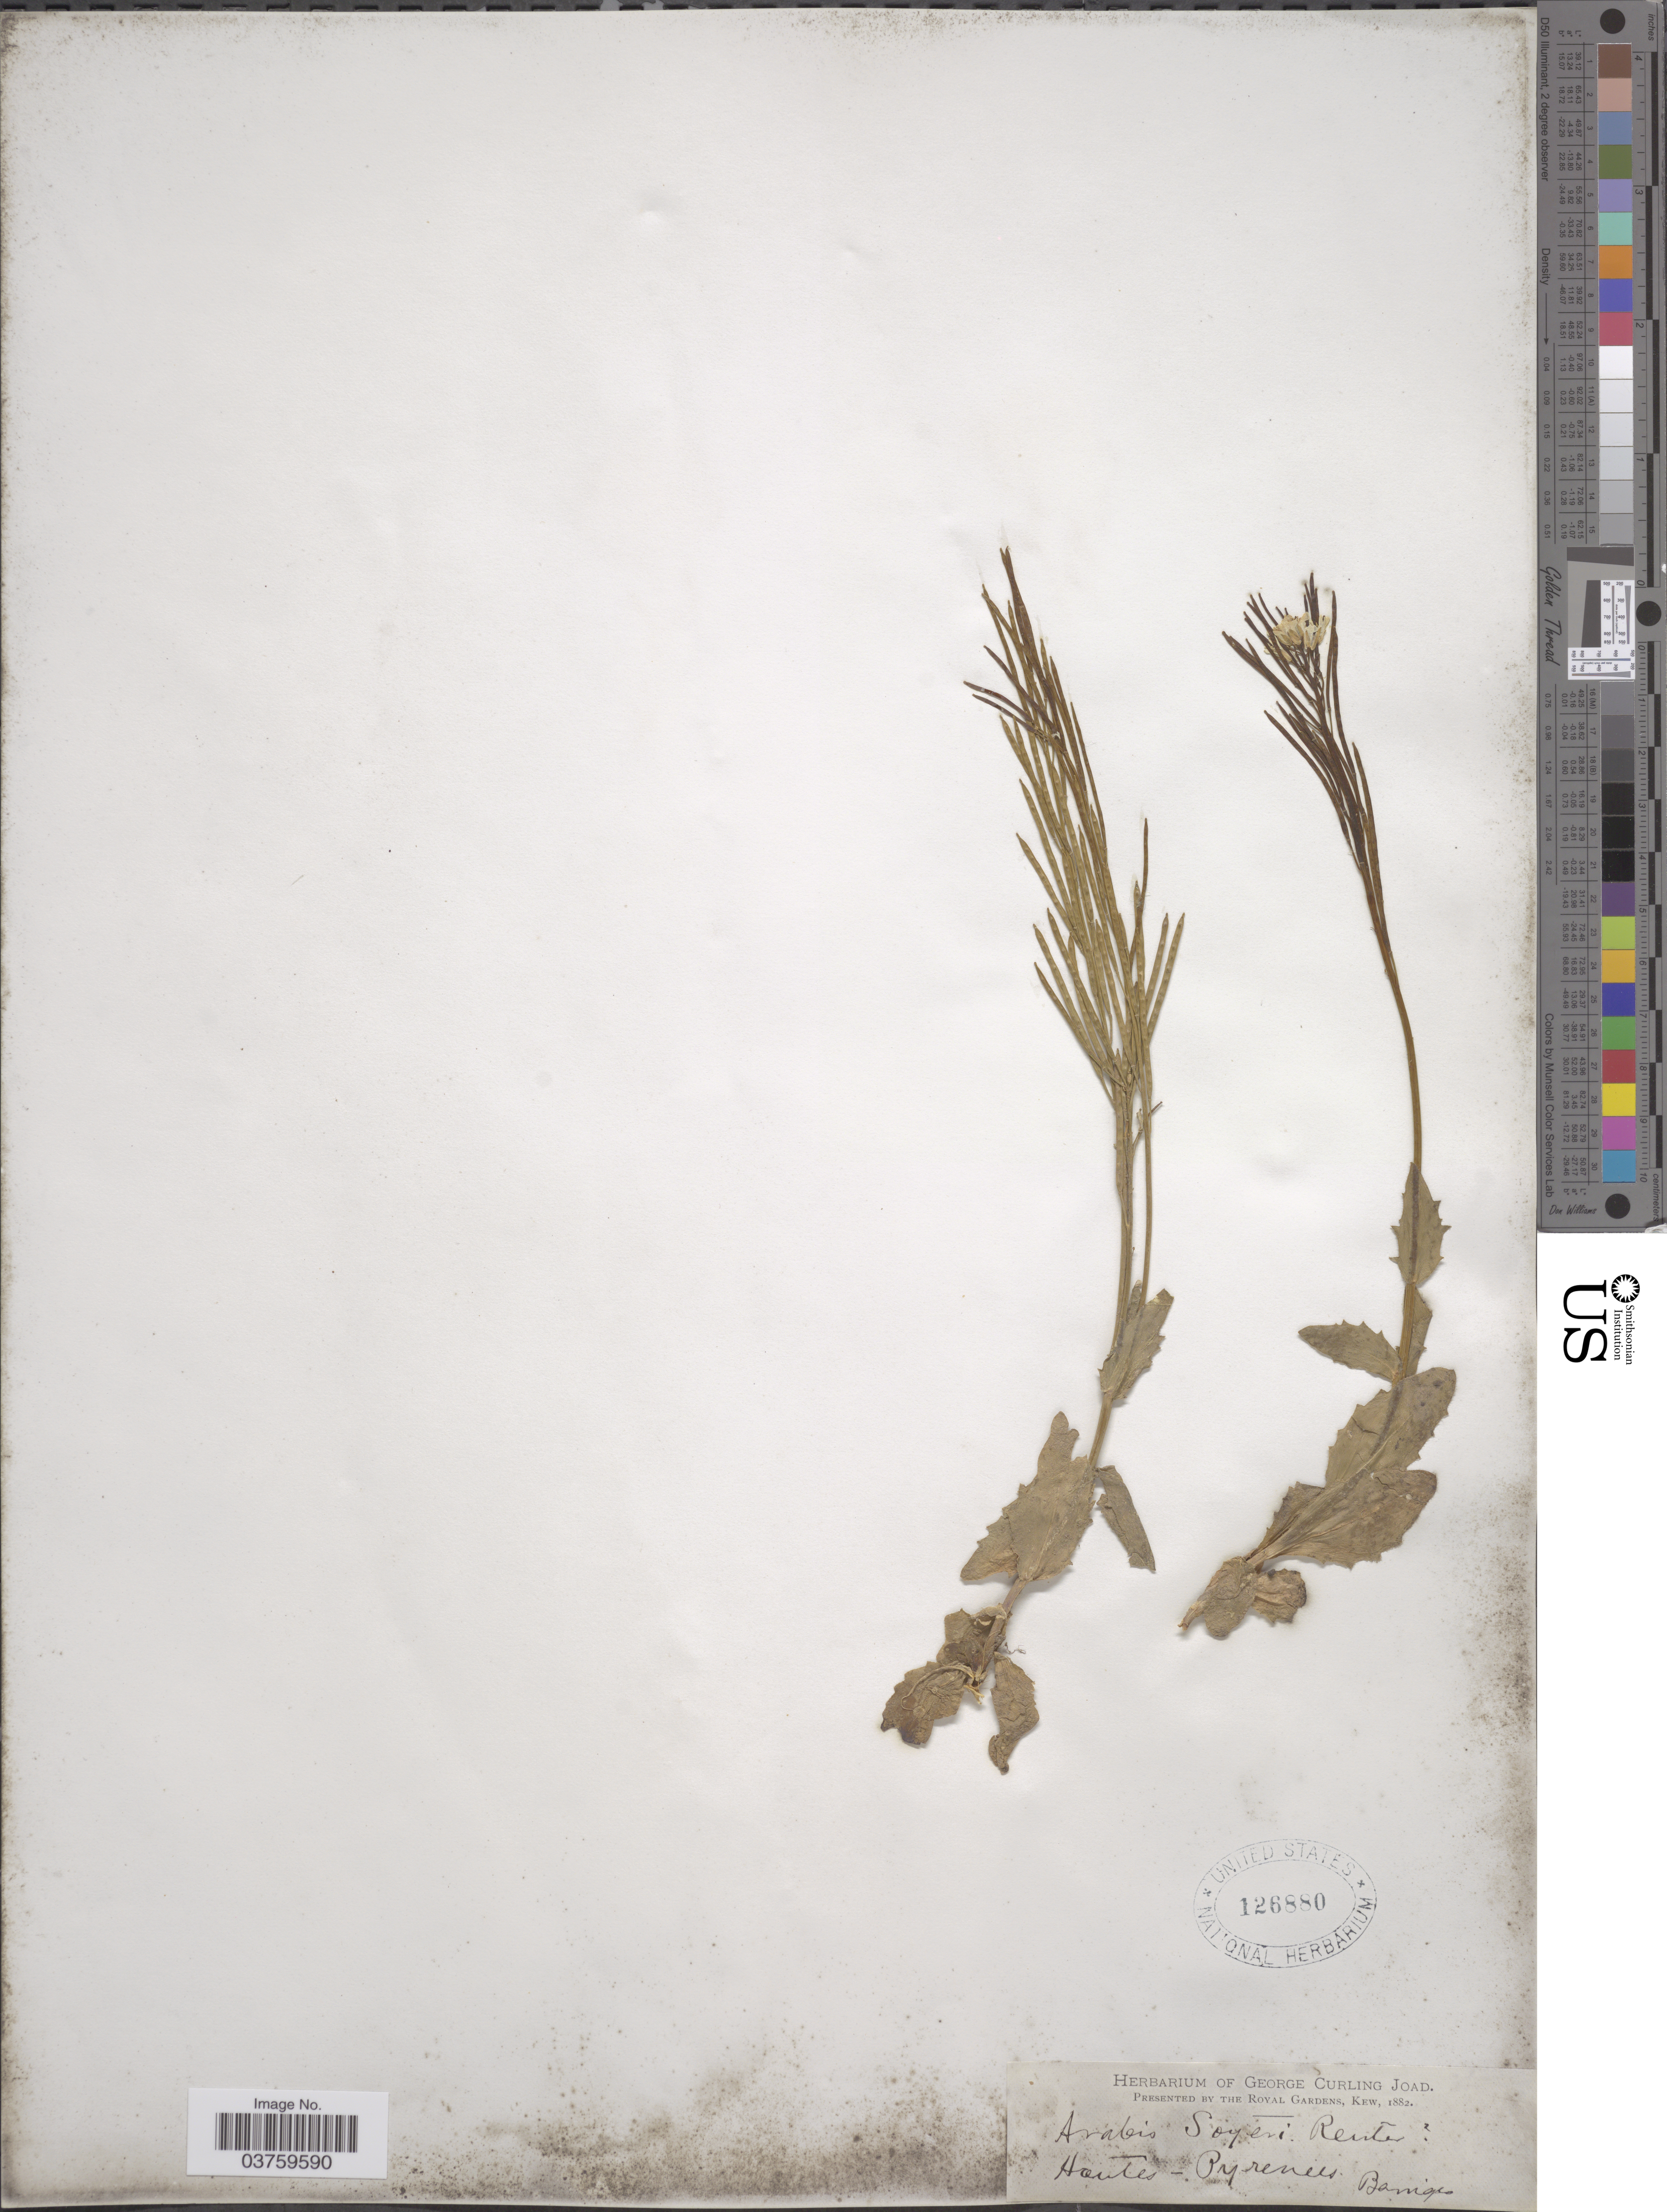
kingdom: Plantae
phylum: Tracheophyta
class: Magnoliopsida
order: Brassicales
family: Brassicaceae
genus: Arabis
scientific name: Arabis soyeri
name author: Reut. & Huet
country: France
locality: Hautes-Pyrenees.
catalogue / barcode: US 126880